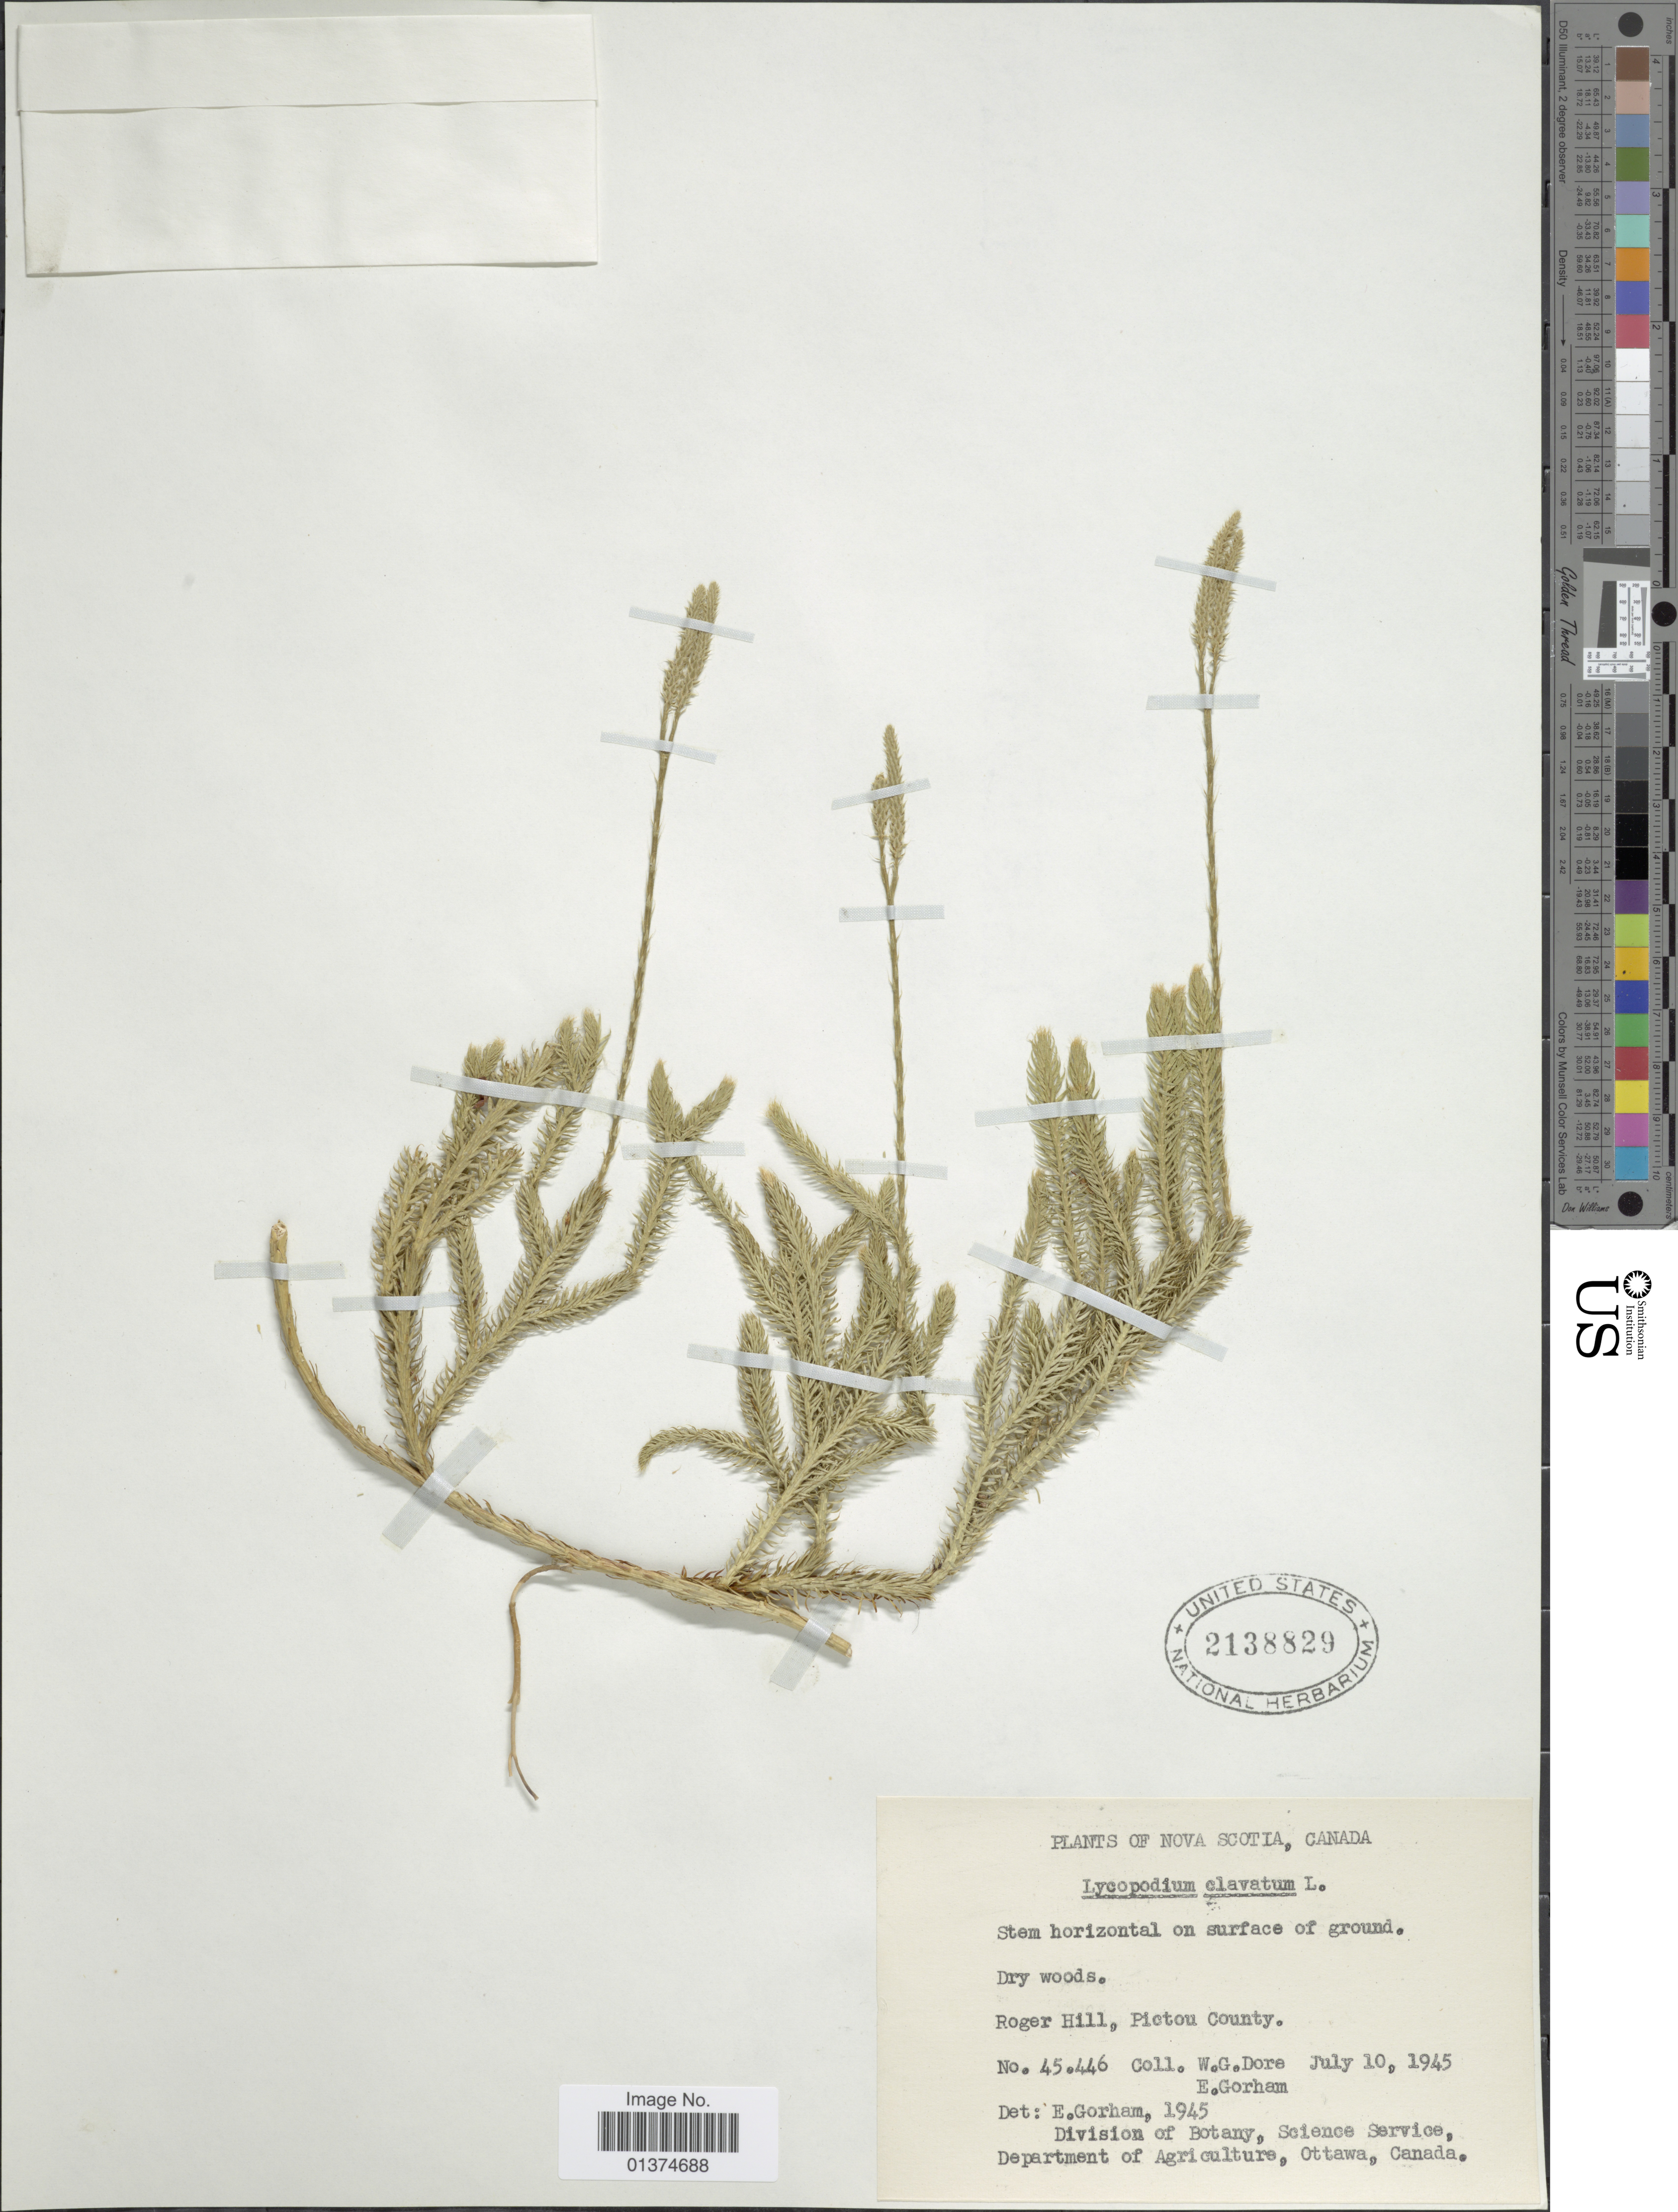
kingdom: Plantae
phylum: Tracheophyta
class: Lycopodiopsida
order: Lycopodiales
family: Lycopodiaceae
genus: Lycopodium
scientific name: Lycopodium clavatum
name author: L.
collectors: W. Dore & E. Gorham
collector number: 45446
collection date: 1945-07-10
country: Canada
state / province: Nova Scotia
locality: Roger Hill, Picton County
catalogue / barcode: US 2138829